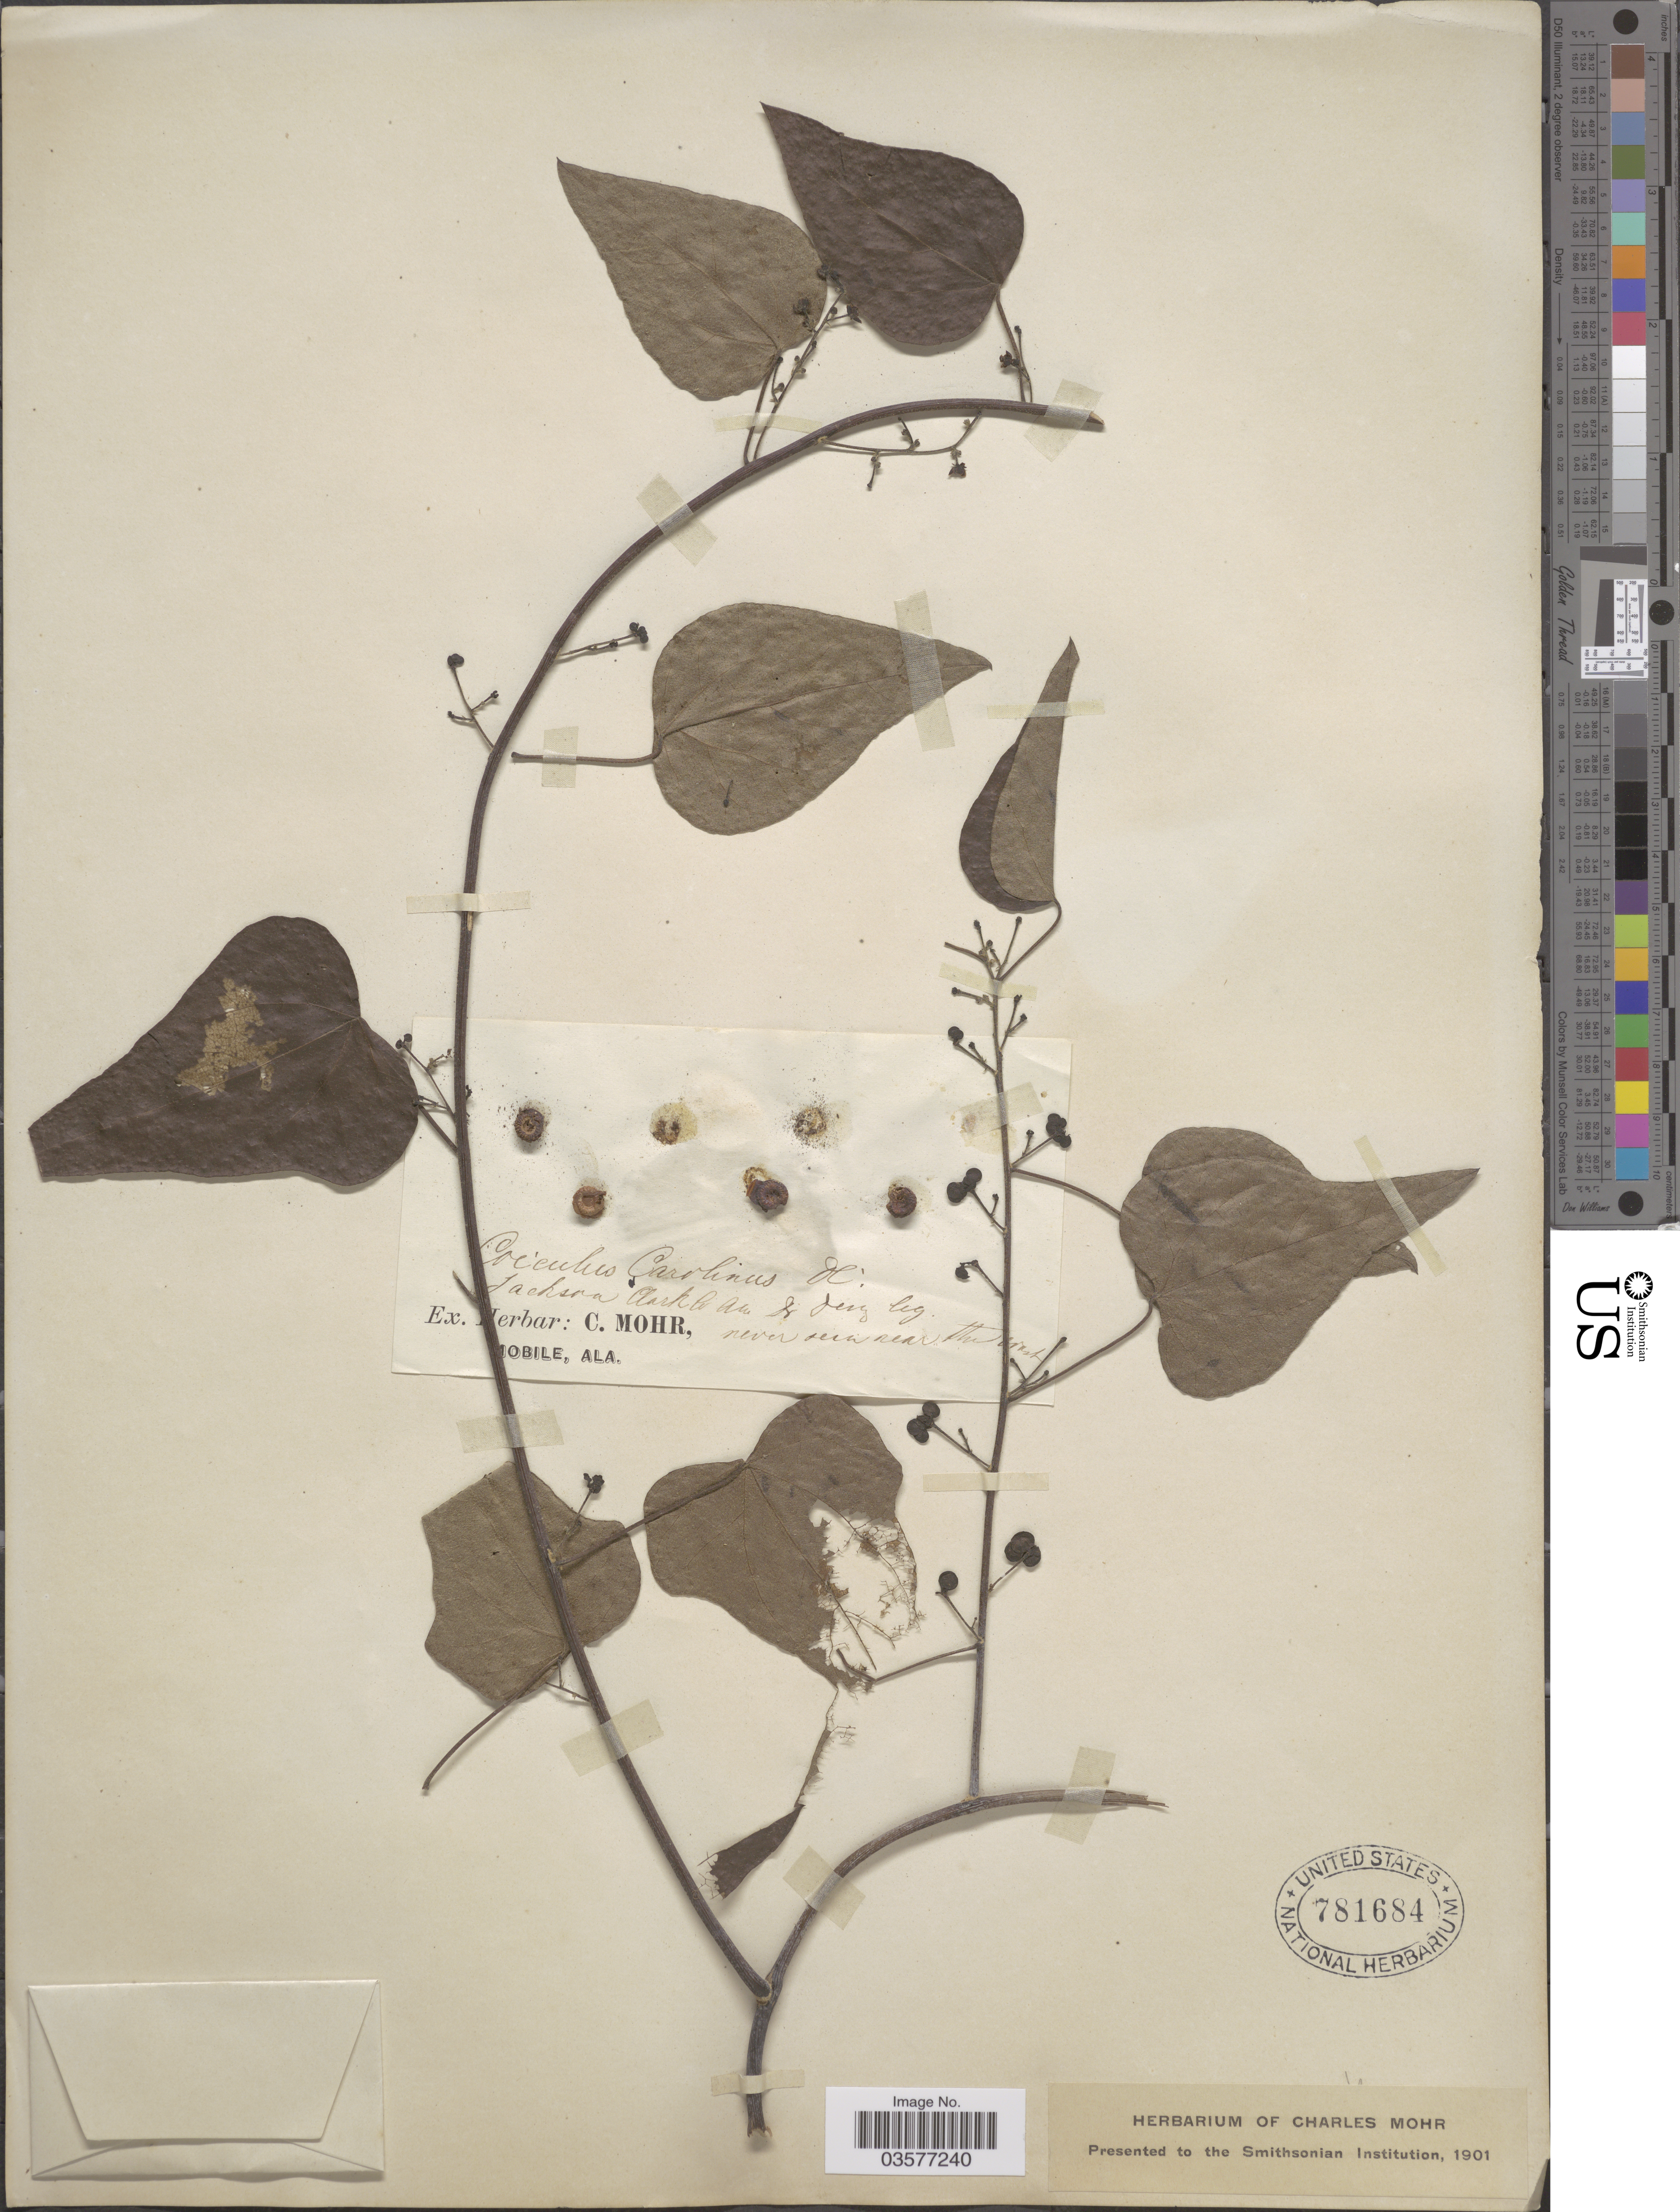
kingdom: Plantae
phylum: Tracheophyta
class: Magnoliopsida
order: Ranunculales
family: Menispermaceae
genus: Cocculus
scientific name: Cocculus carolinus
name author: (L.) DC.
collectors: ex herb. Charles Mohr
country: United States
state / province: Alabama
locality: Jackson, Clark Co.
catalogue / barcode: US 781684